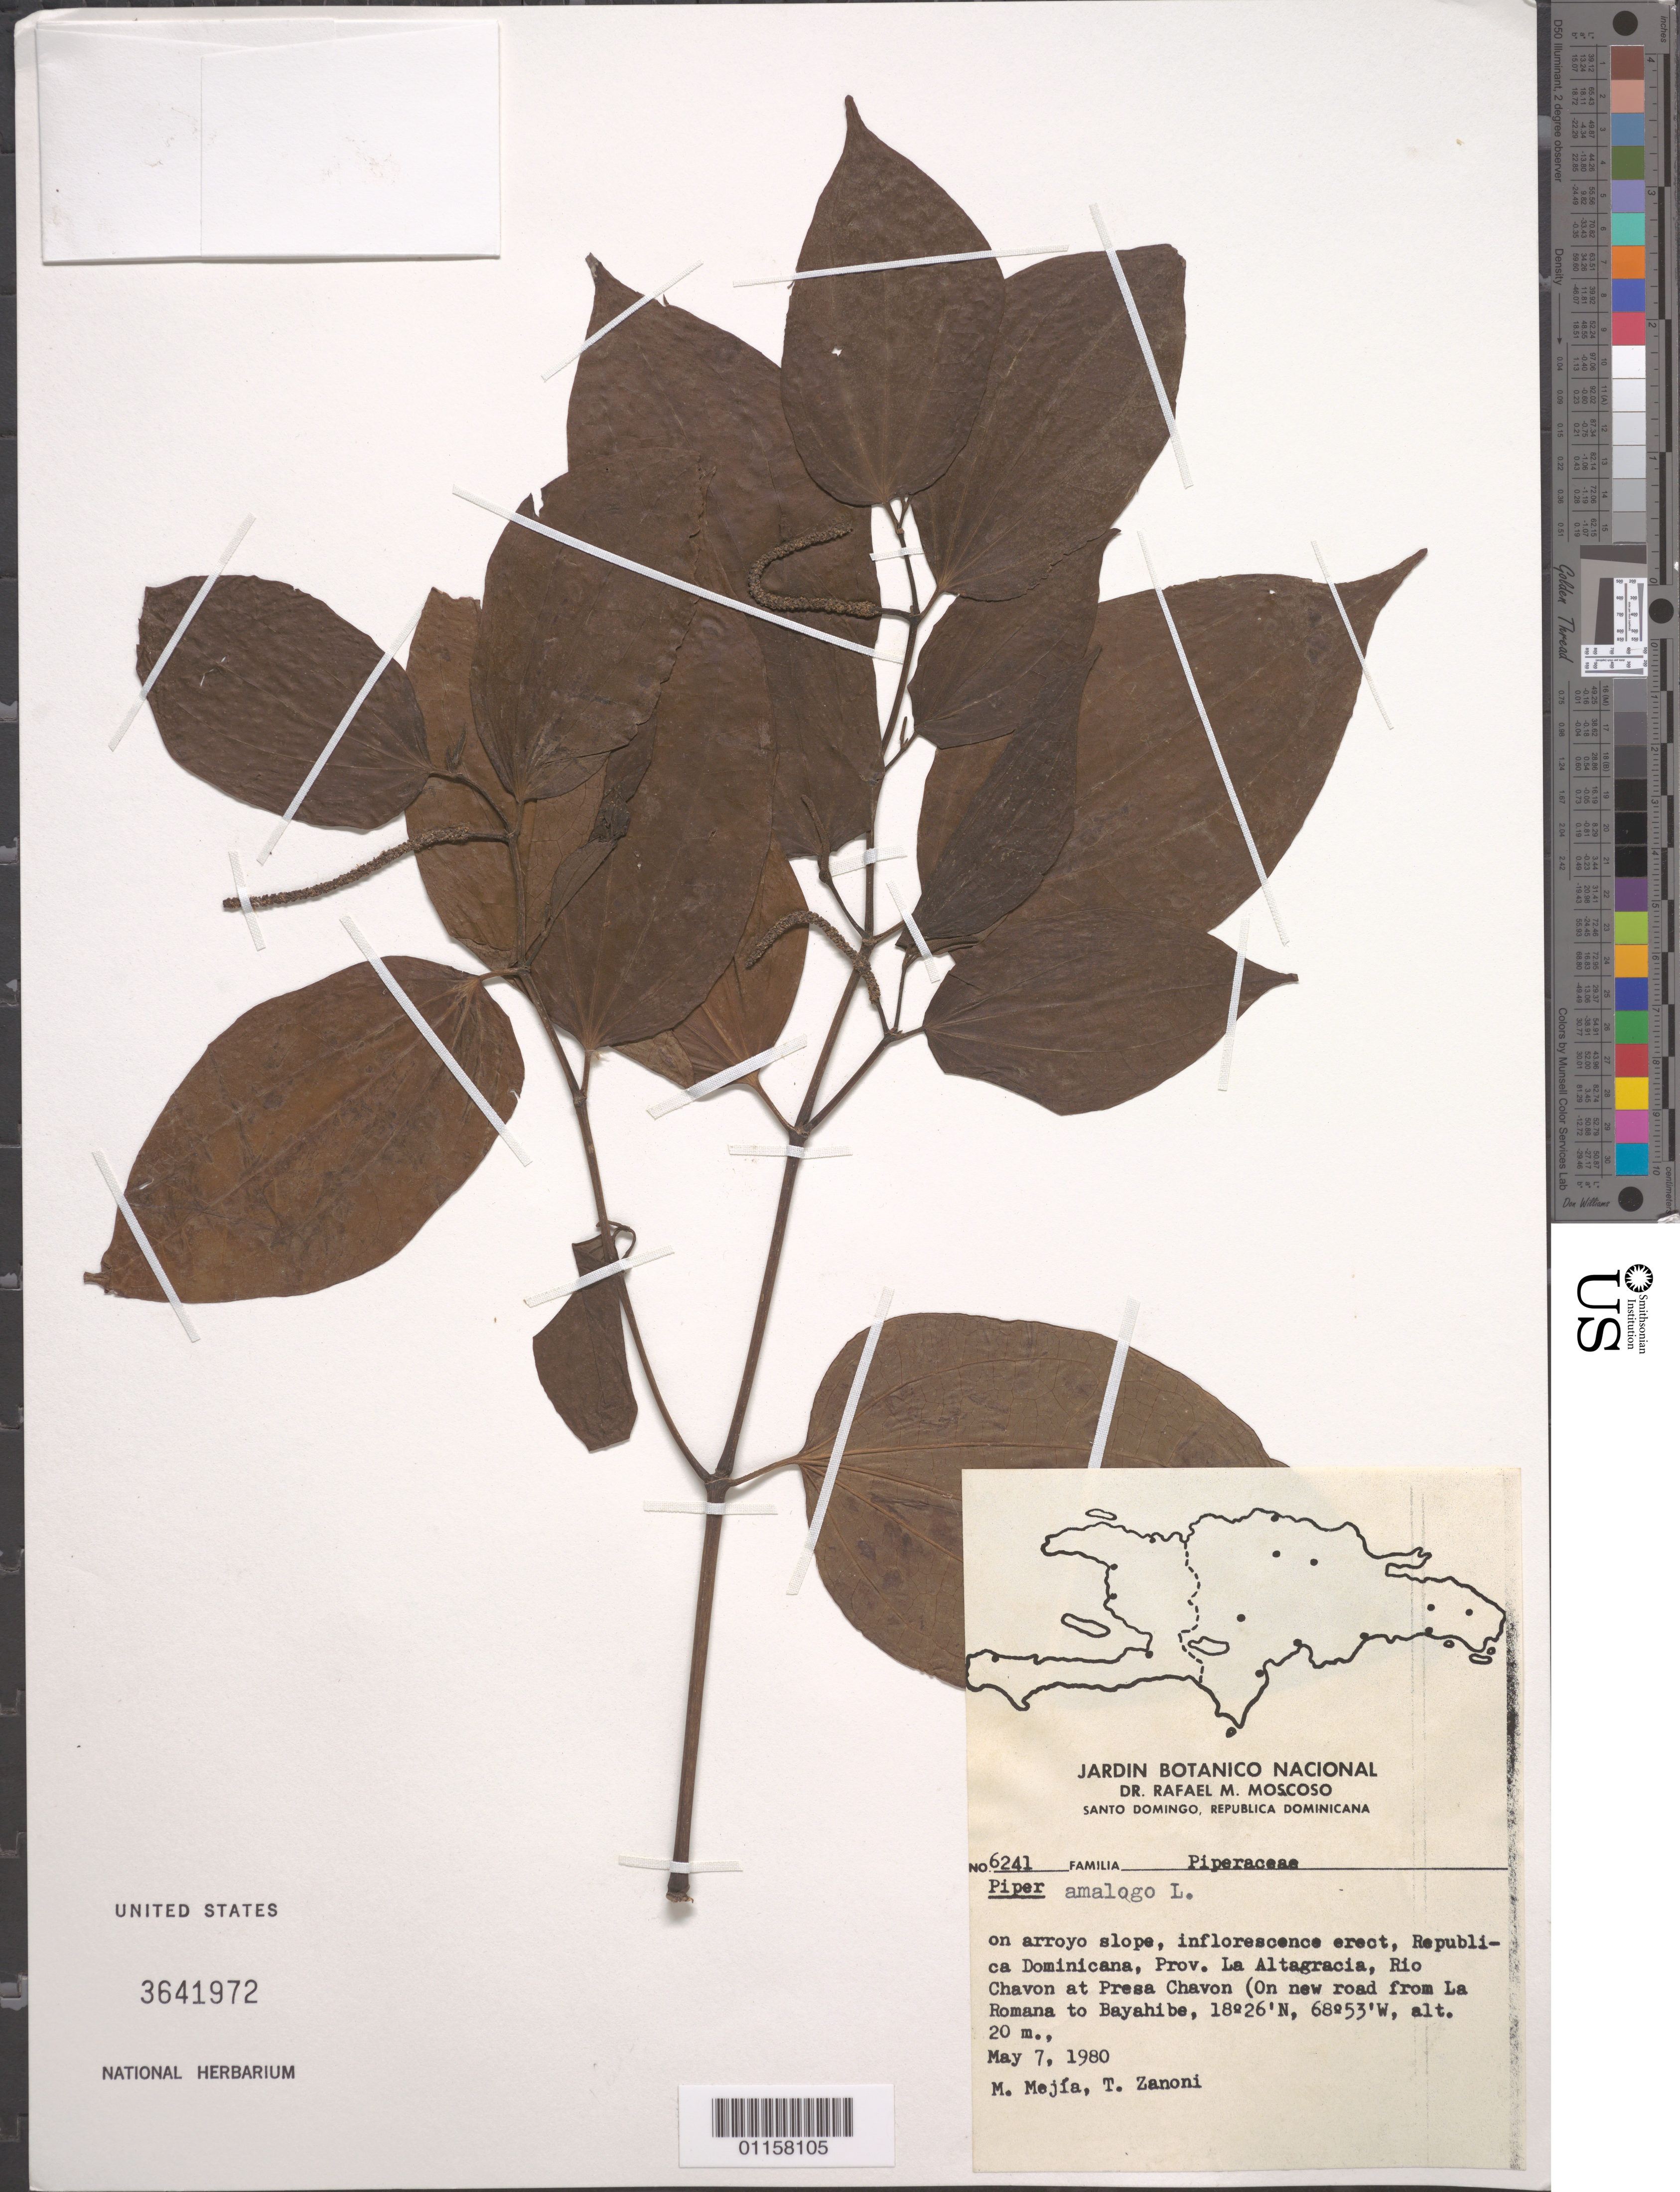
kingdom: Plantae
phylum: Tracheophyta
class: Magnoliopsida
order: Piperales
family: Piperaceae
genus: Piper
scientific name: Piper amalago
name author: L.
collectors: M. Mejia & T. A. Zanoni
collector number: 6241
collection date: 1980-05-07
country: Dominican Republic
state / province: La Altagracía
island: Hispaniola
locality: Río Chavon at Presa Chavon (on new road from La Romana to Bayahibe).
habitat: On arroyo slope.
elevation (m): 20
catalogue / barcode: US 3641972